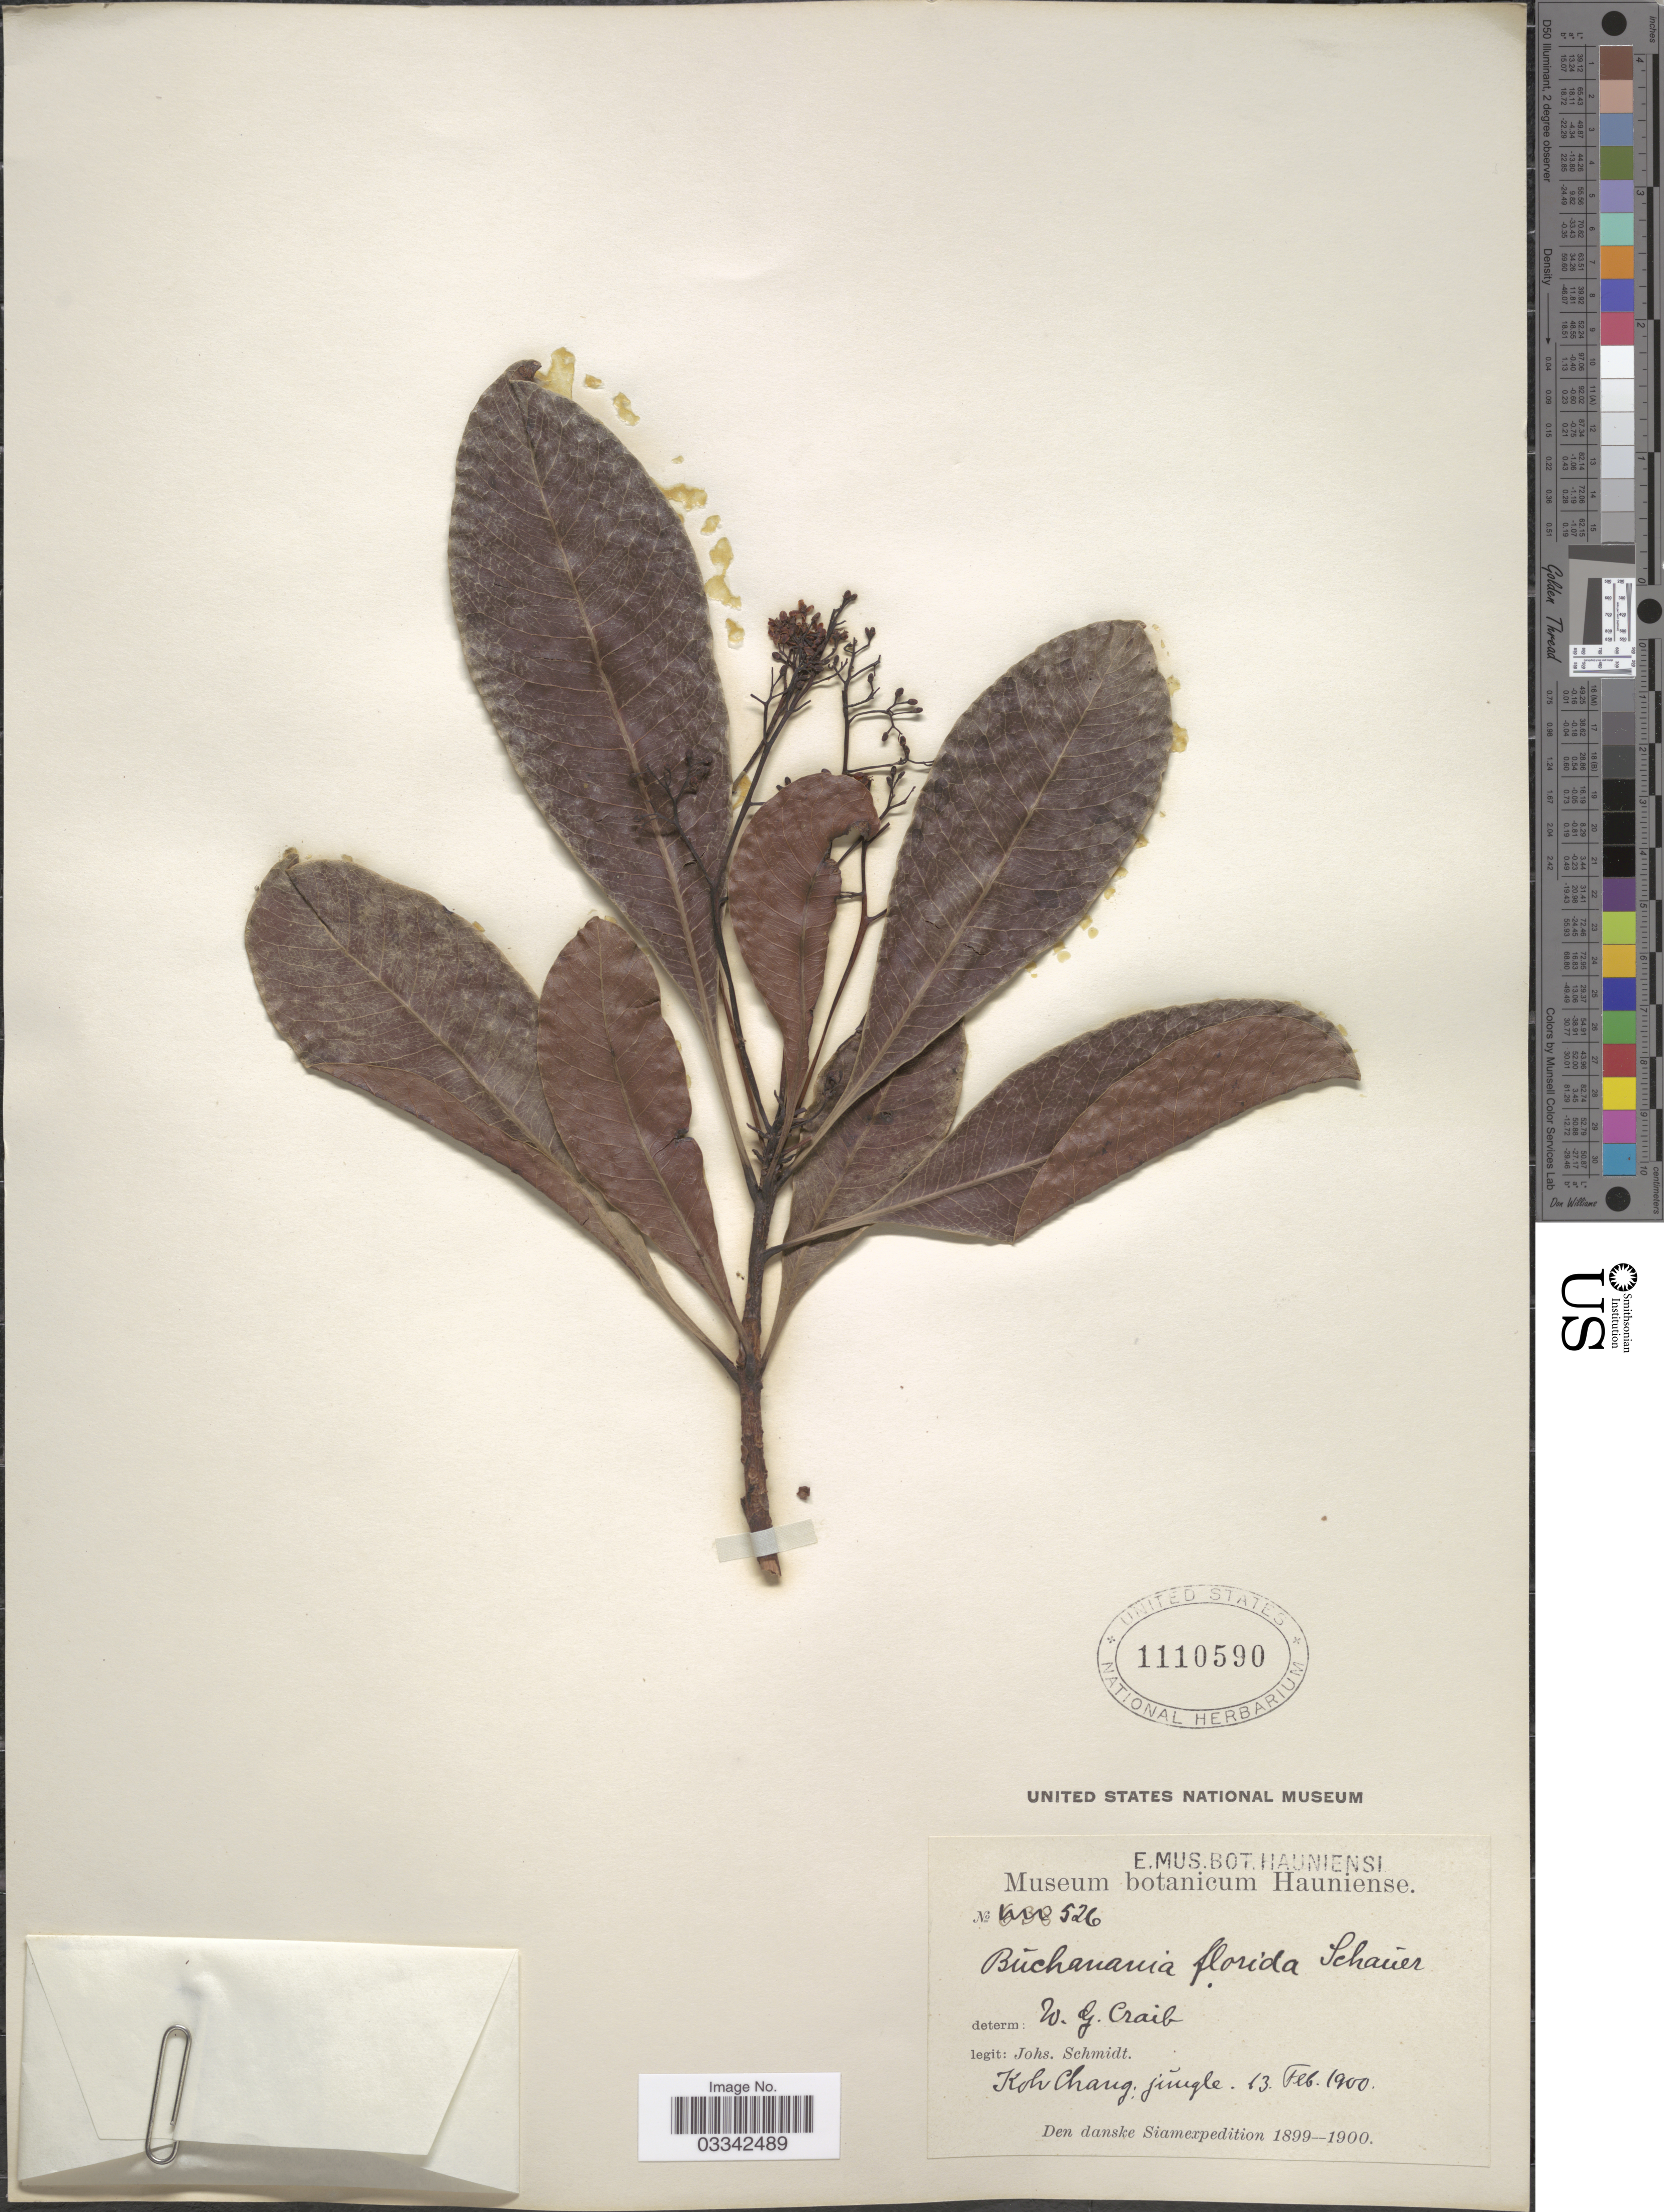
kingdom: Plantae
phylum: Tracheophyta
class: Magnoliopsida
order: Sapindales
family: Anacardiaceae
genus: Buchanania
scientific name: Buchanania florida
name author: Schauer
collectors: J. Schmidt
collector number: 526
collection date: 1900-02-13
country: Thailand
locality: Siam. Koh Chang.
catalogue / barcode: US 1110590